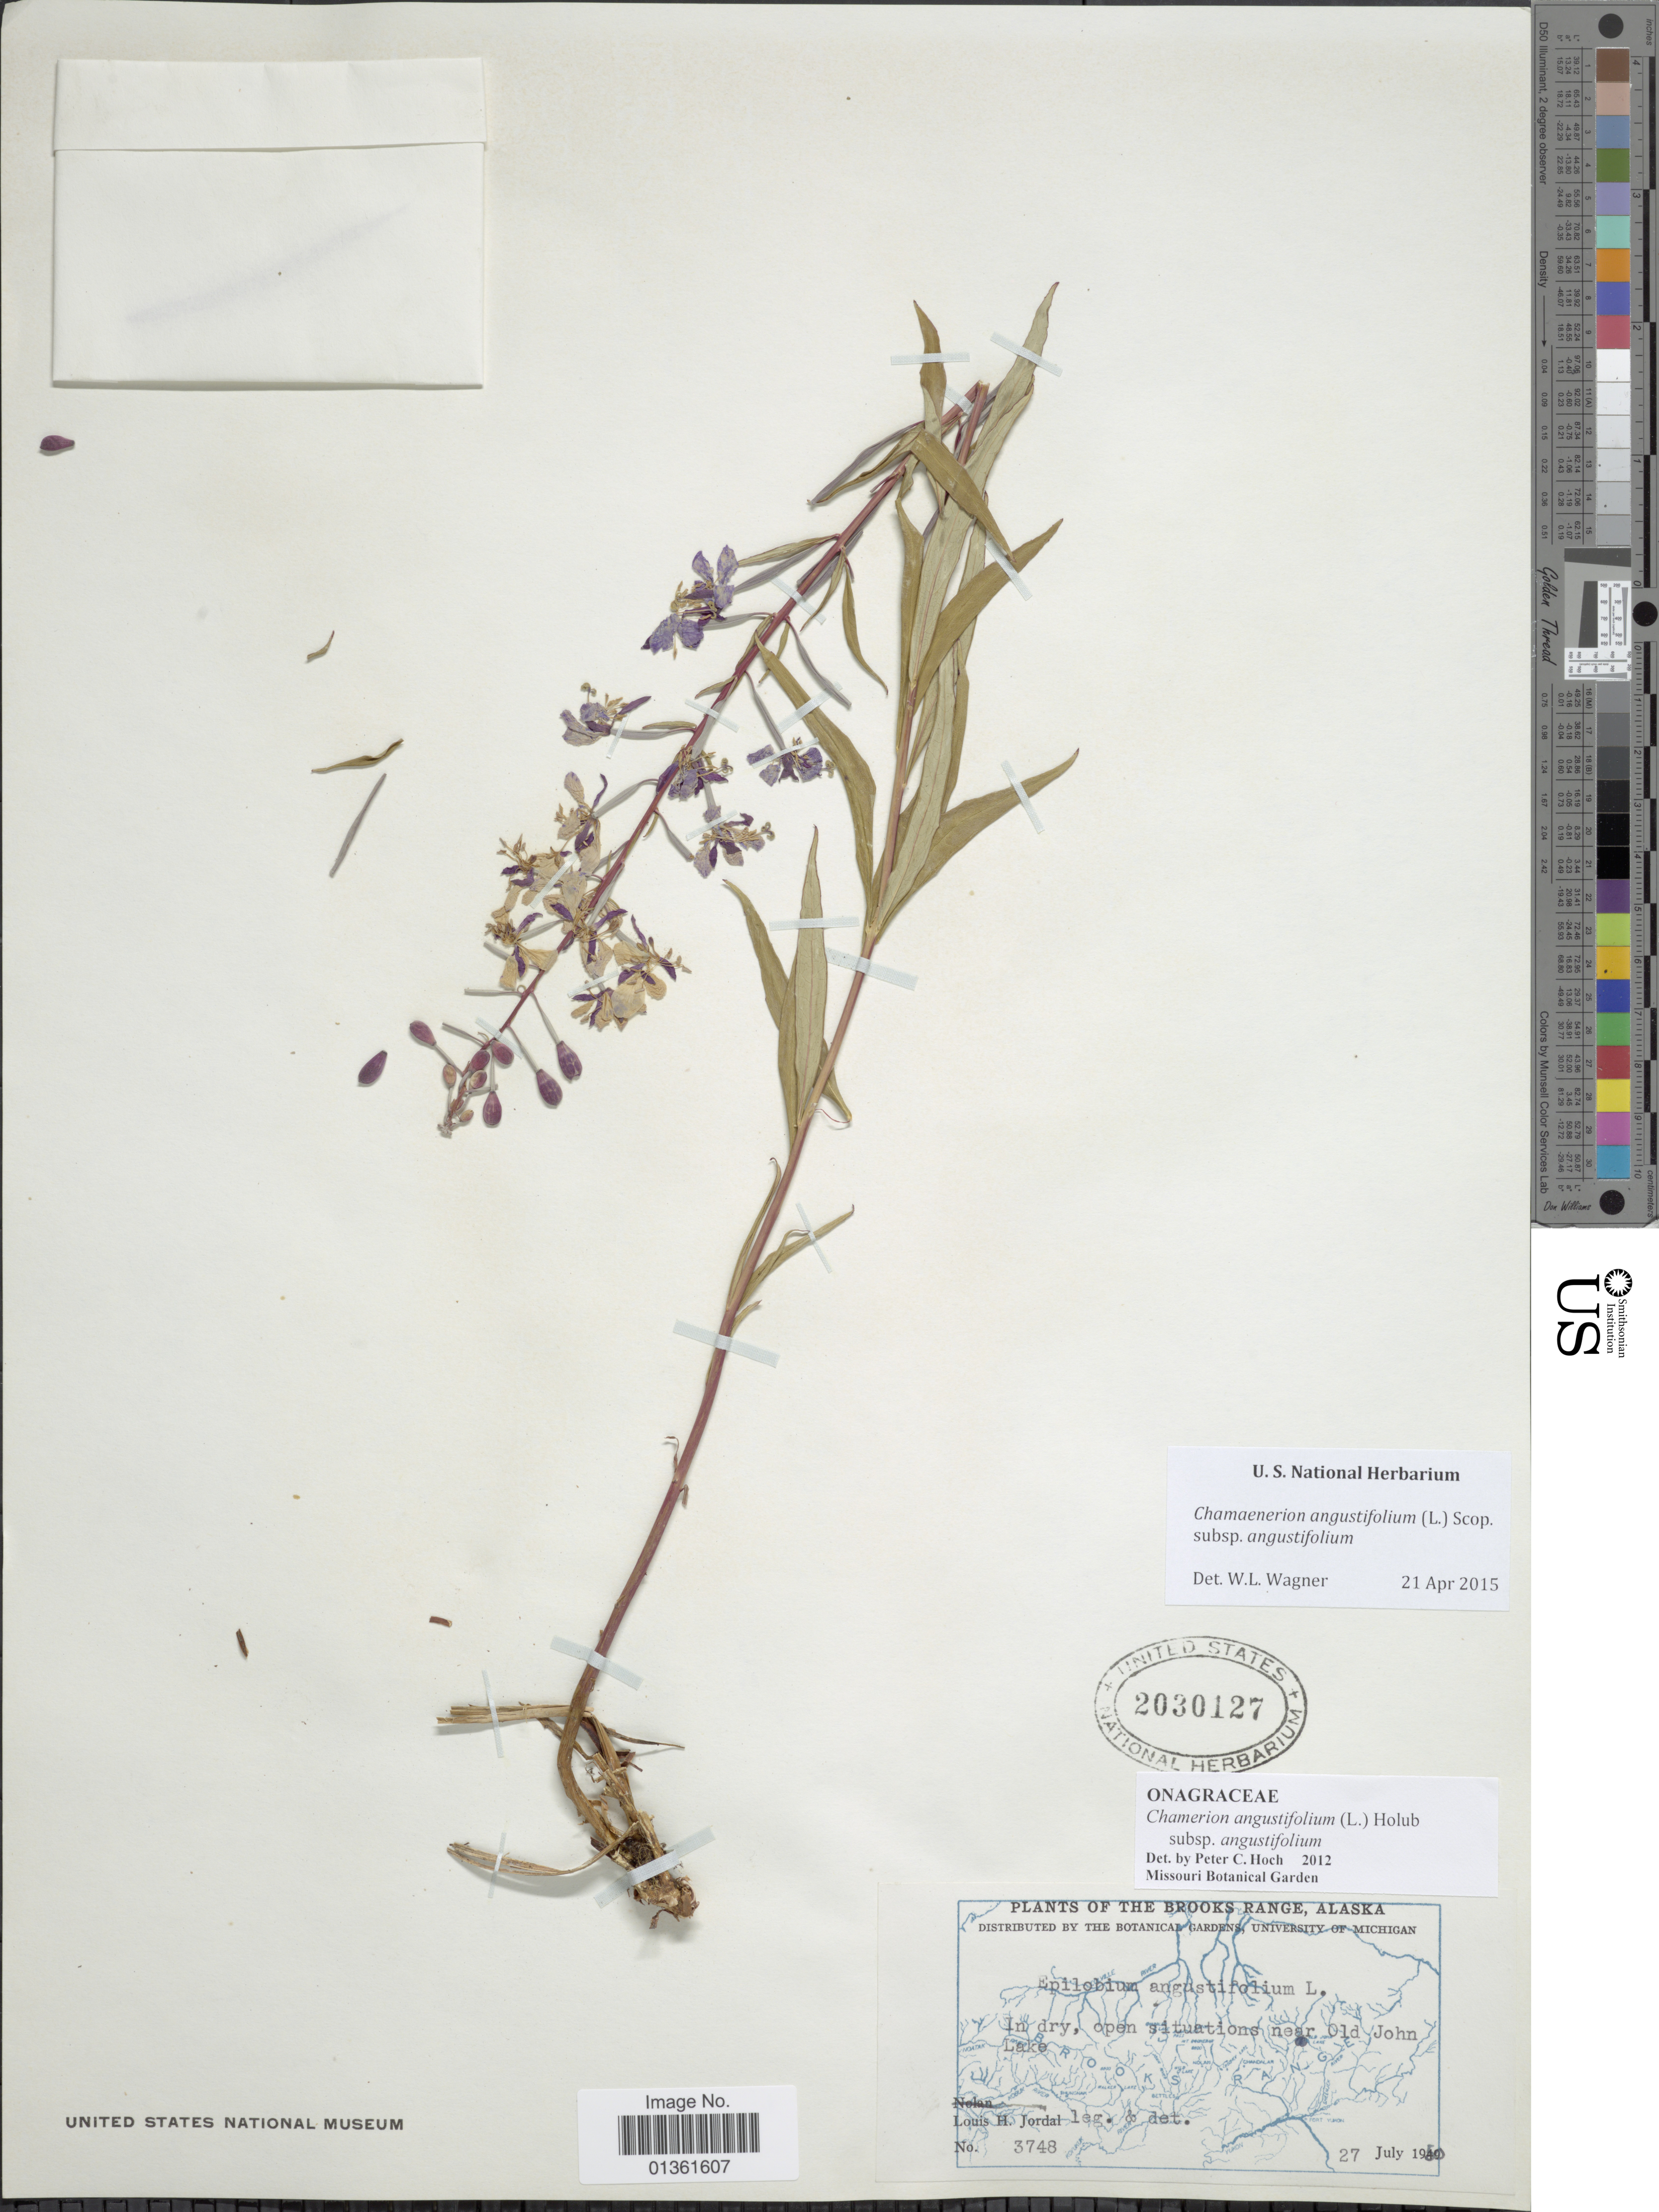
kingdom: Plantae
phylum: Tracheophyta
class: Magnoliopsida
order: Myrtales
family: Onagraceae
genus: Chamaenerion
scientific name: Chamaenerion angustifolium subsp. angustifolium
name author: (L.) Scop.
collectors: L. Jordal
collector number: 3748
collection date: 1950-07-27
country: United States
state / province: Alaska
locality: Brooks Range. In dry, open situation near Old John Lake.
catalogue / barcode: US 2030127